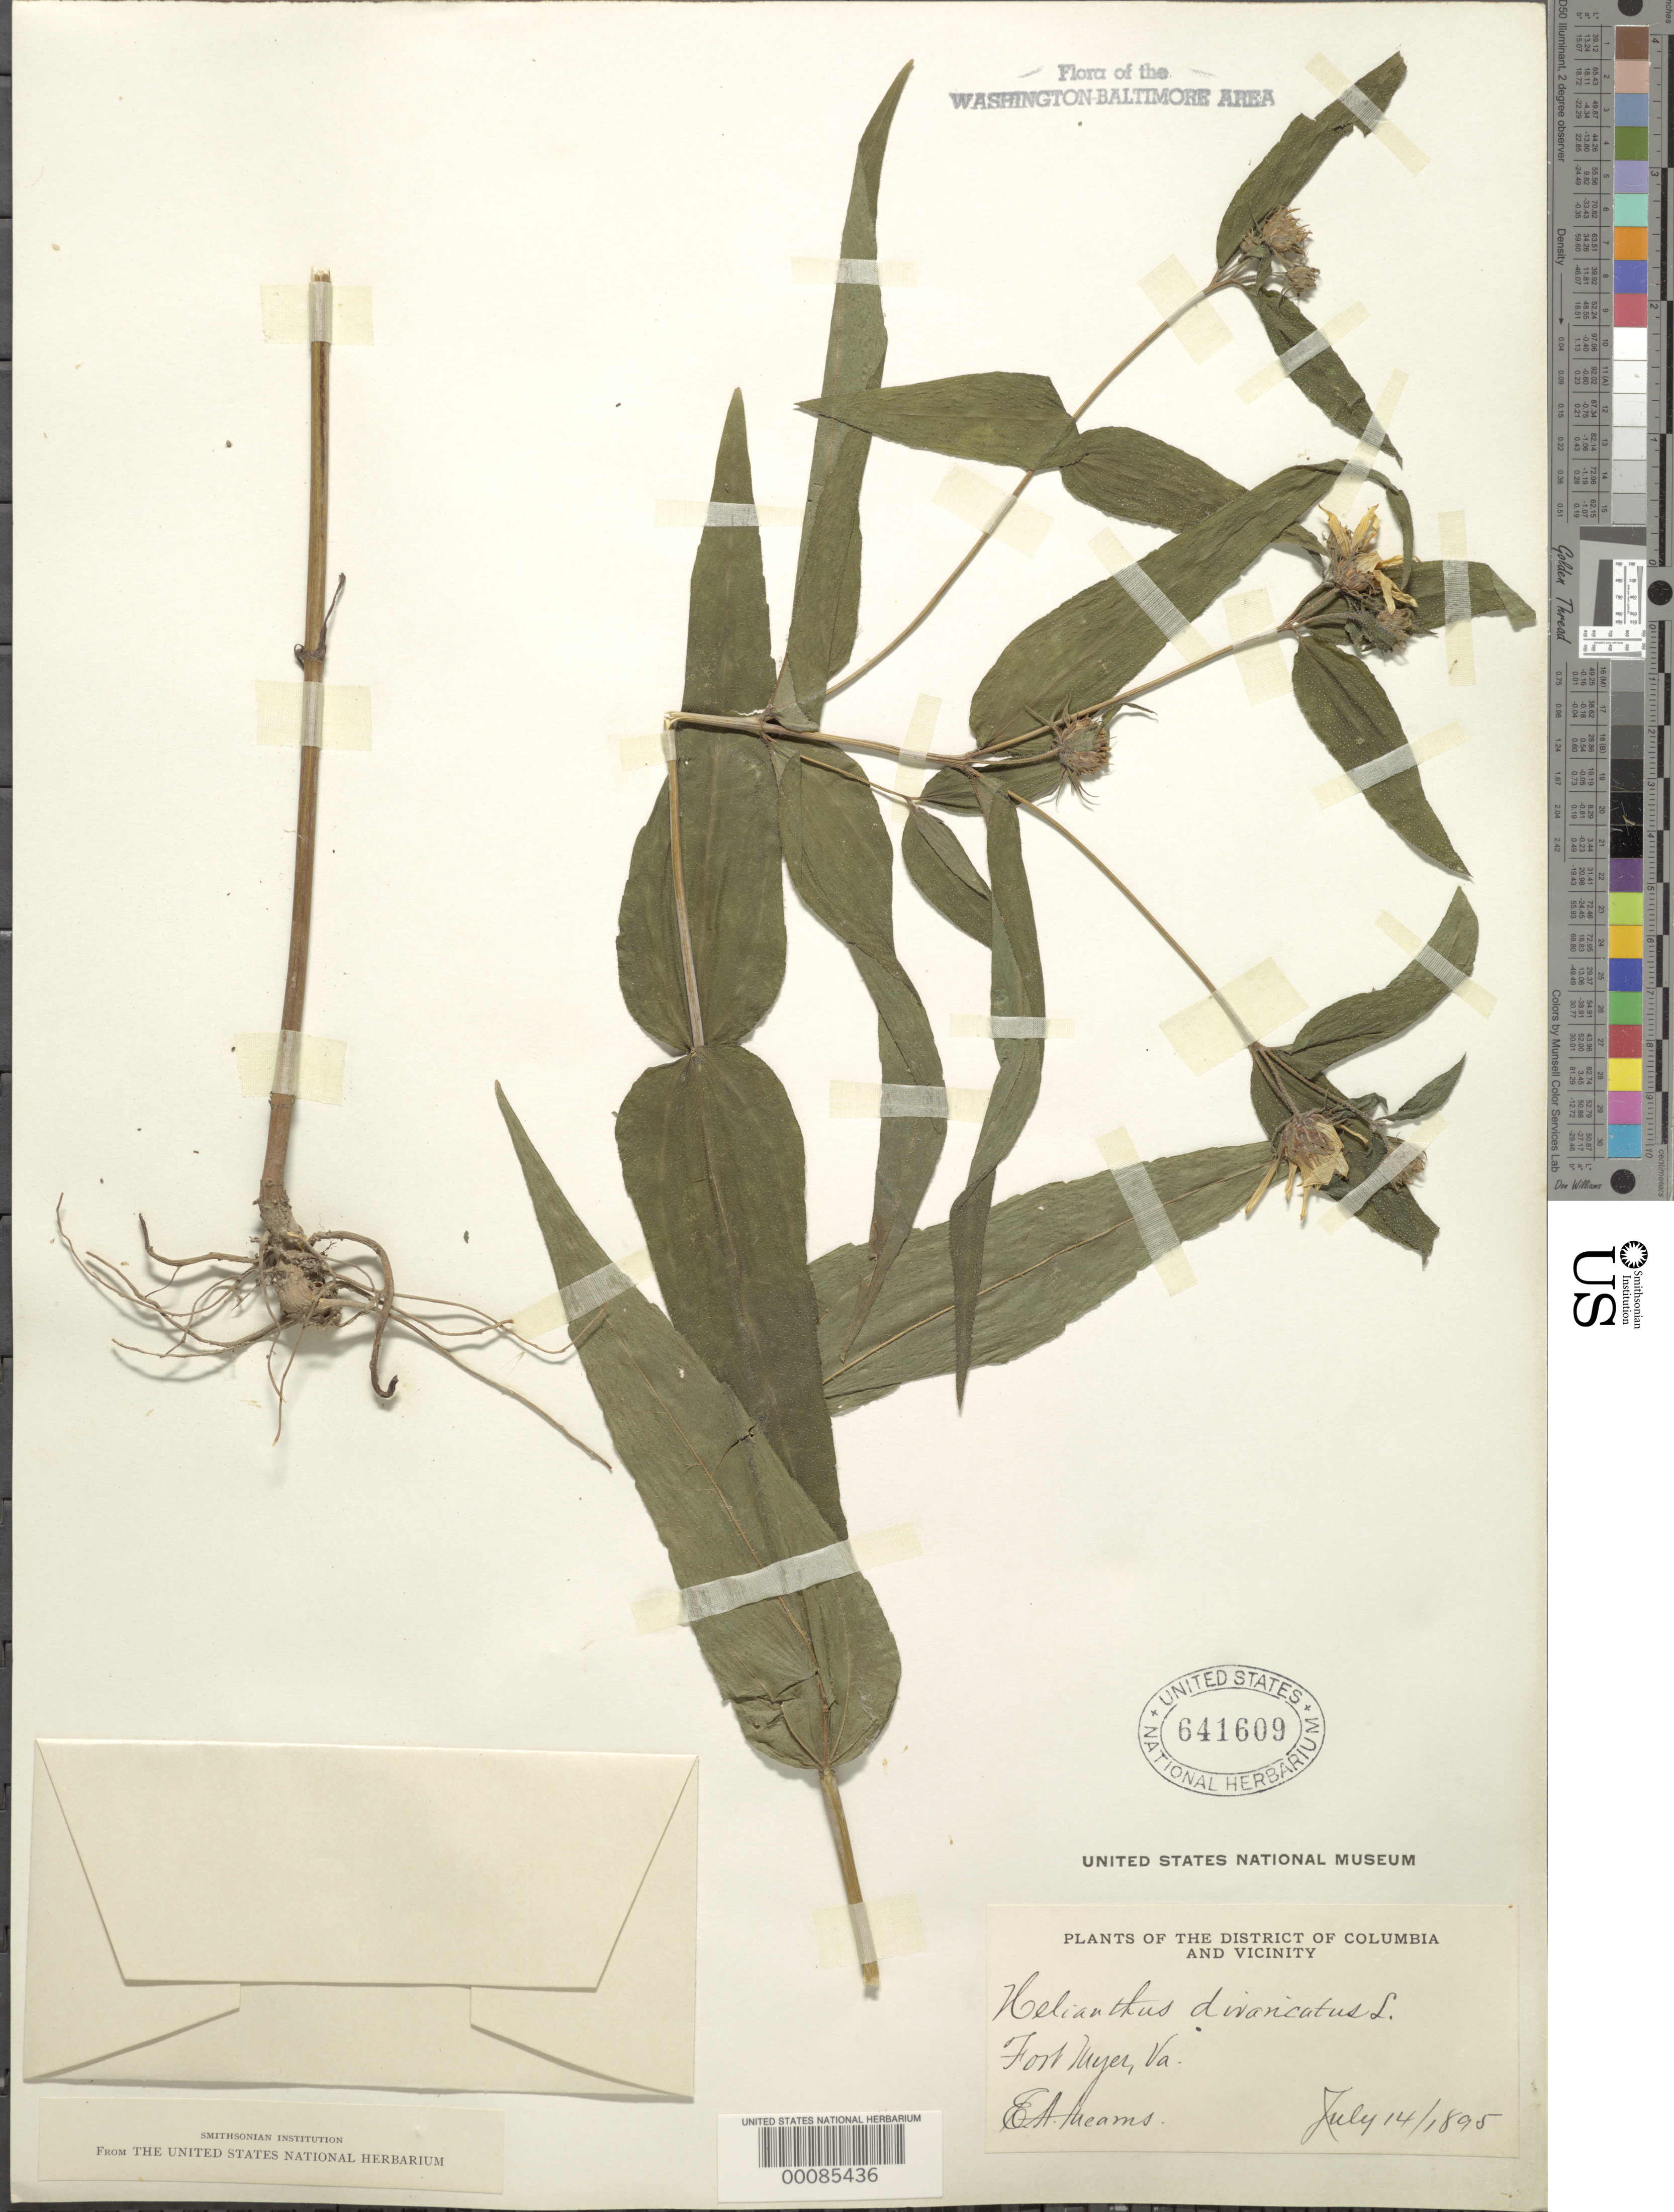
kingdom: Plantae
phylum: Tracheophyta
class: Magnoliopsida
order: Asterales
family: Asteraceae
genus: Helianthus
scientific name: Helianthus divaricatus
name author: L.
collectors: E. A. Mearns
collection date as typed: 14 Jul 1895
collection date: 1895-07-14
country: United States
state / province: Virginia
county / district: Arlington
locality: Fort Myers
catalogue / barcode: US 641609